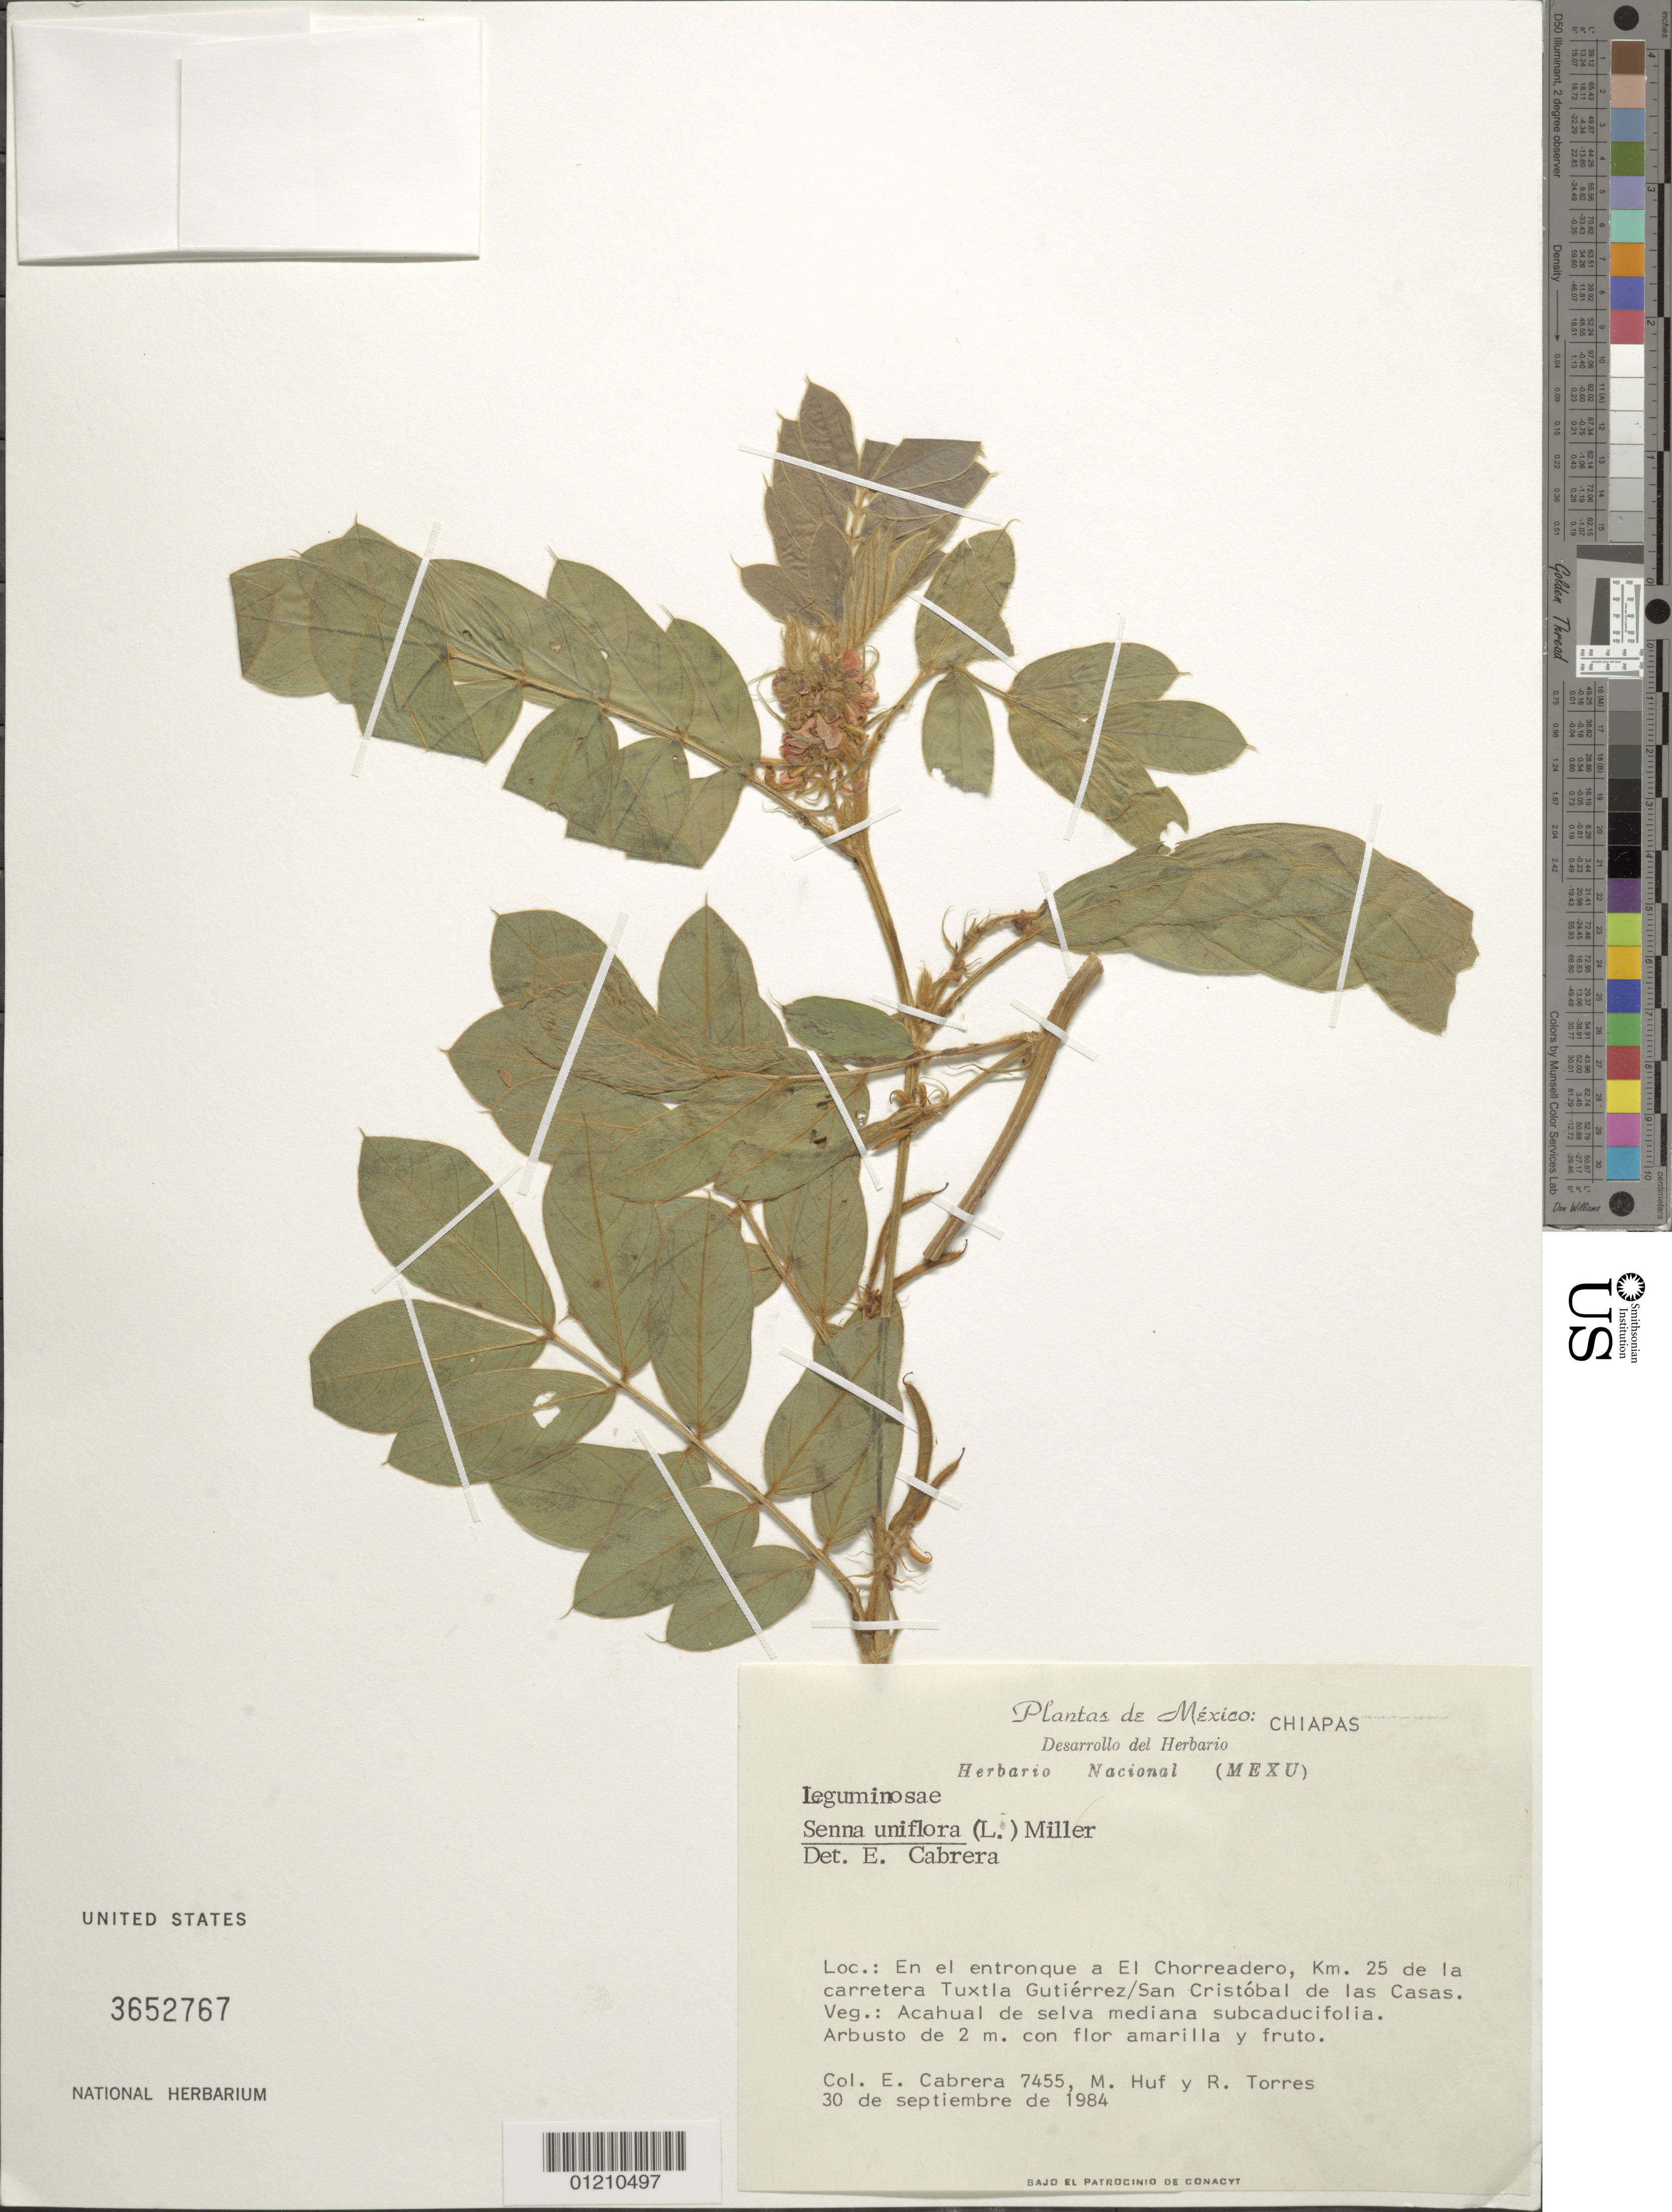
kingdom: Plantae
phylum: Tracheophyta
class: Magnoliopsida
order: Fabales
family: Fabaceae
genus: Senna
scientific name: Senna uniflora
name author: (Mill.) H.S. Irwin & Barneby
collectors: E. Cabrera & R. Torres C.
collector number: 7455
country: Mexico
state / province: Chiapas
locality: En el entronque a El Chorreadero, km. 25 de la carretera Tuxtla Gutierrez/ San Cristobal de las Casas.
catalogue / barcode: US 3652767